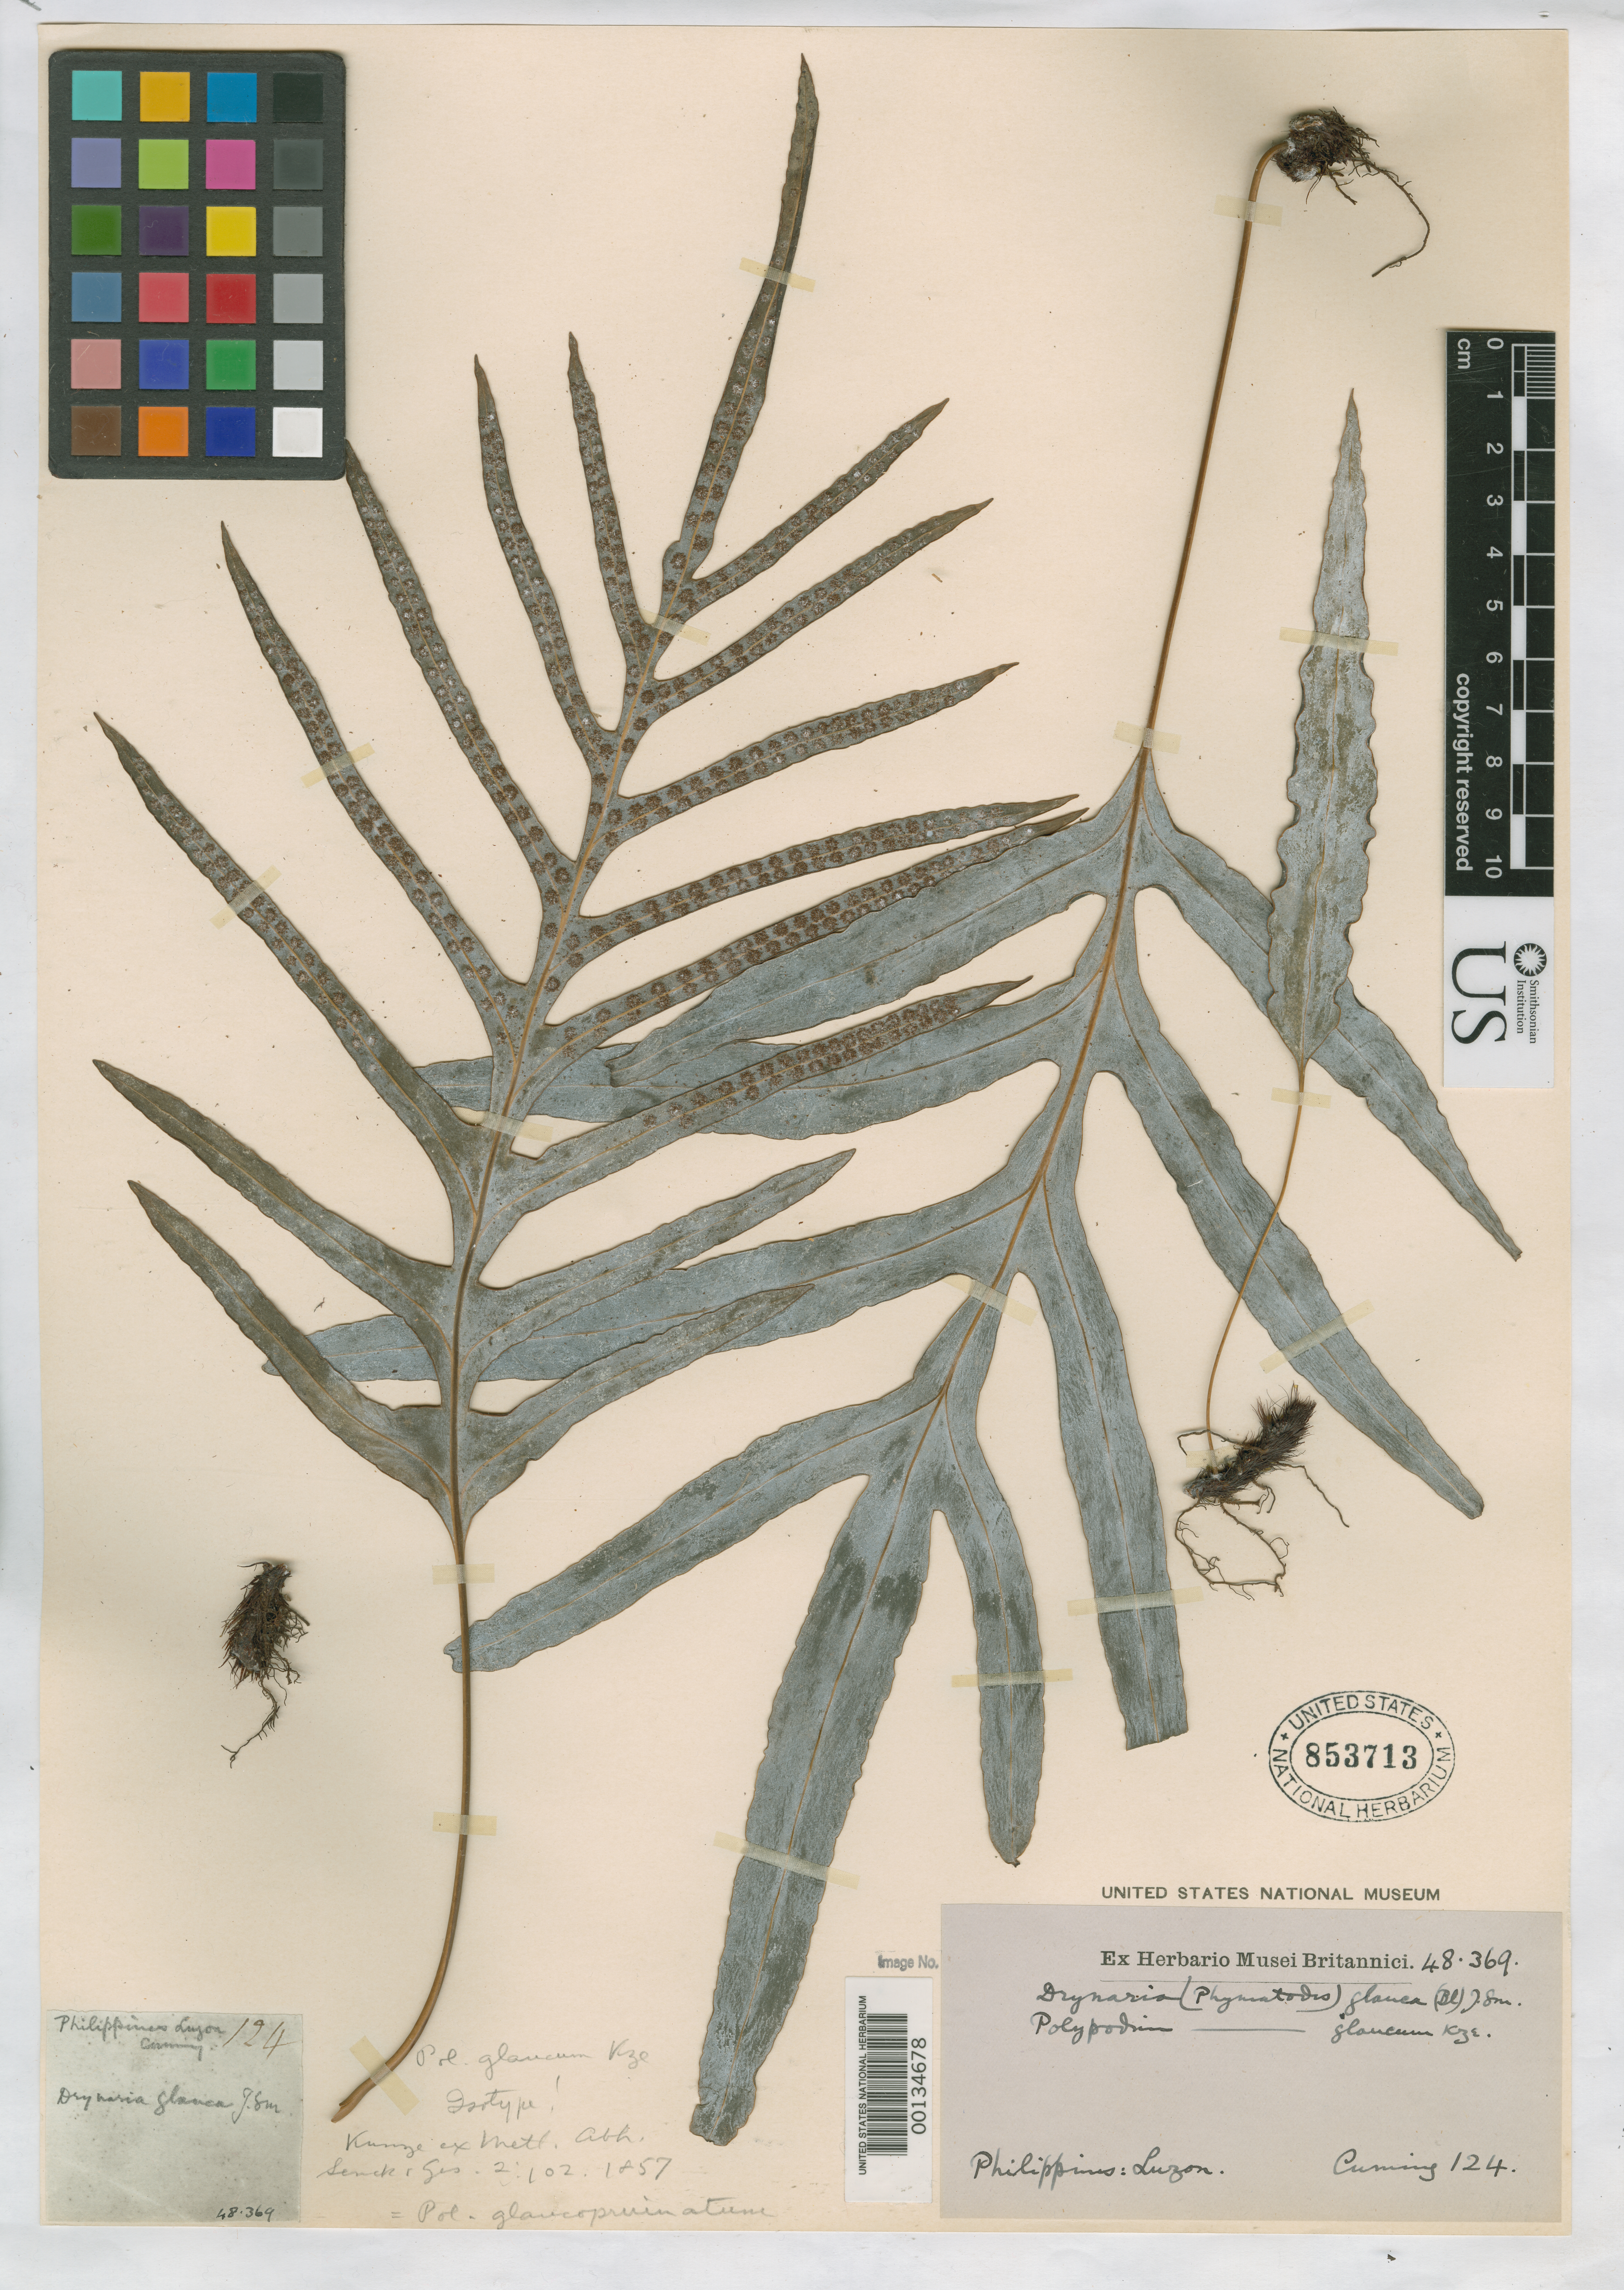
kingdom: Plantae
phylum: Tracheophyta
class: Polypodiopsida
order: Polypodiales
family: Polypodiaceae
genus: Polypodium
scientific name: Polypodium glaucum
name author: Kunze ex Mett.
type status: Isotype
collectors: Abh. Senckenberg. Naturf. Ges.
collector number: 124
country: Philippines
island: Luzon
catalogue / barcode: US 853713